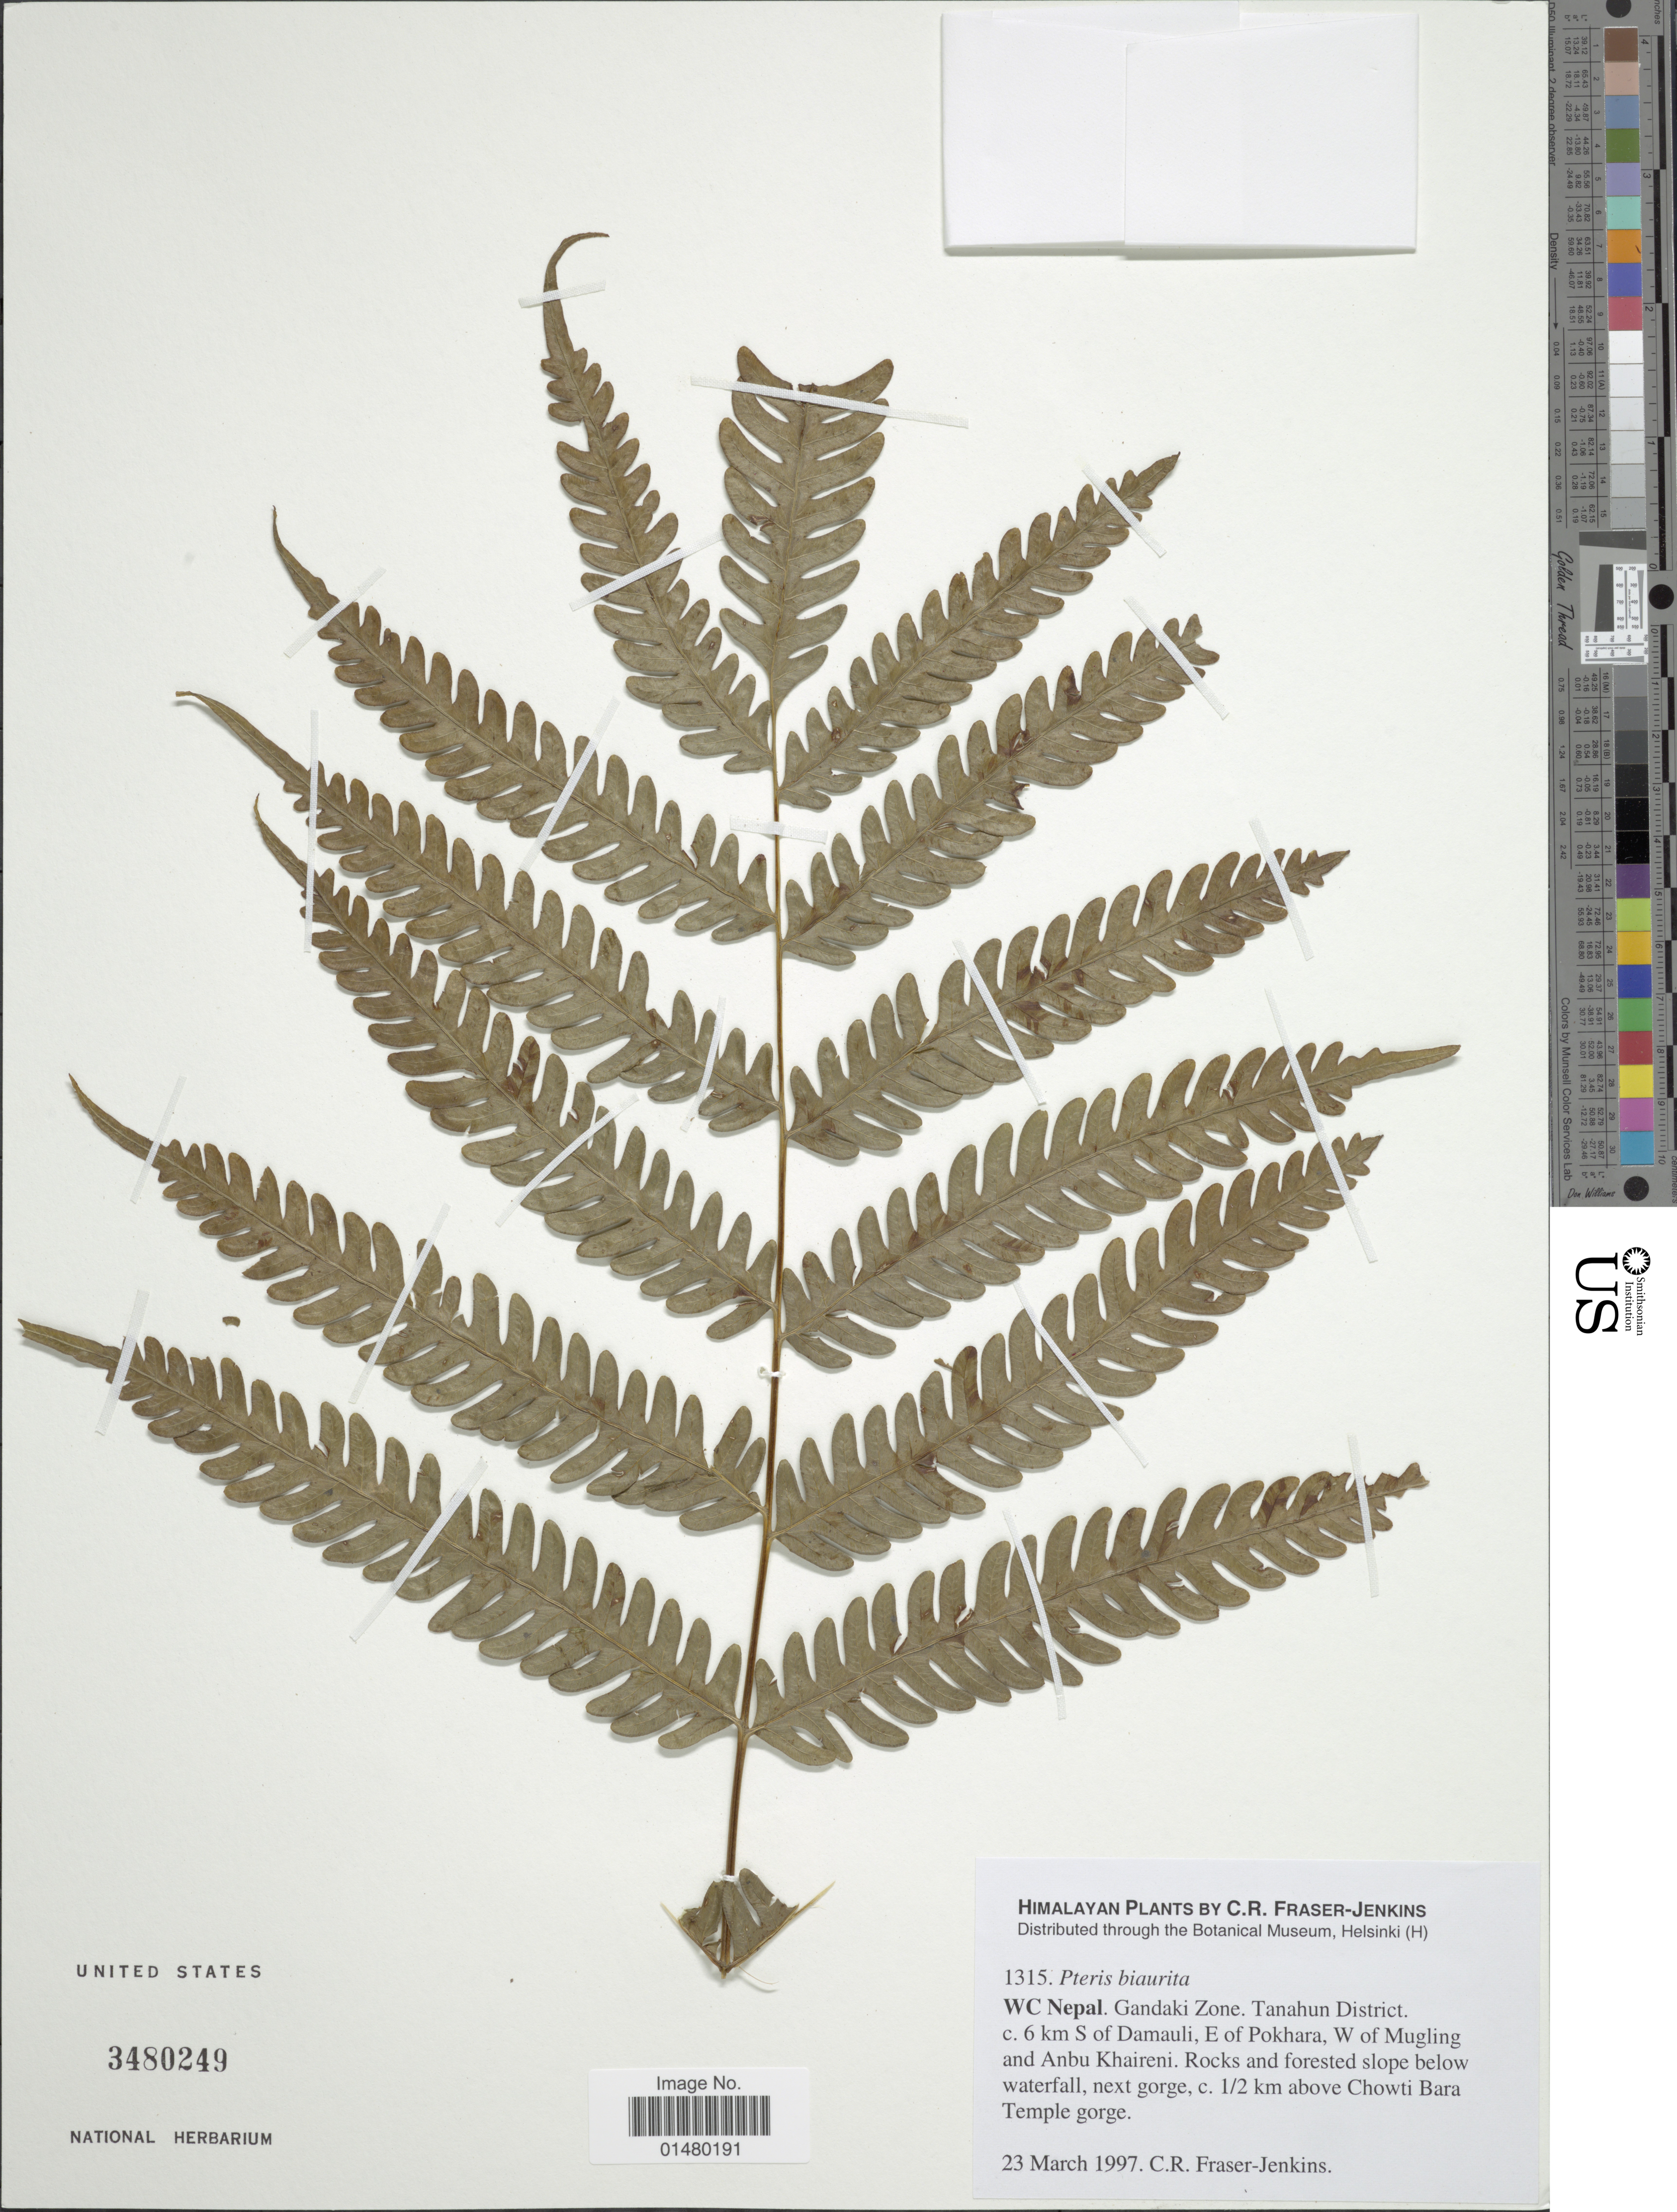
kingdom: Plantae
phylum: Tracheophyta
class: Polypodiopsida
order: Polypodiales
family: Pteridaceae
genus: Pteris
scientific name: Pteris biaurita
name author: L.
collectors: C. R. Fraser-Jenkins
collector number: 1315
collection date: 1997-03-23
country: Nepal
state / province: Gandaki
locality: WC Nepal. Gandaki Zone. Tanahun District. c. 6 km S of Damauli, E. of Pokhara,W of Mugling and Anbu Khaireni, c. ½ km above Chowti Bara Temple gorge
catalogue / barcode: US 3480249